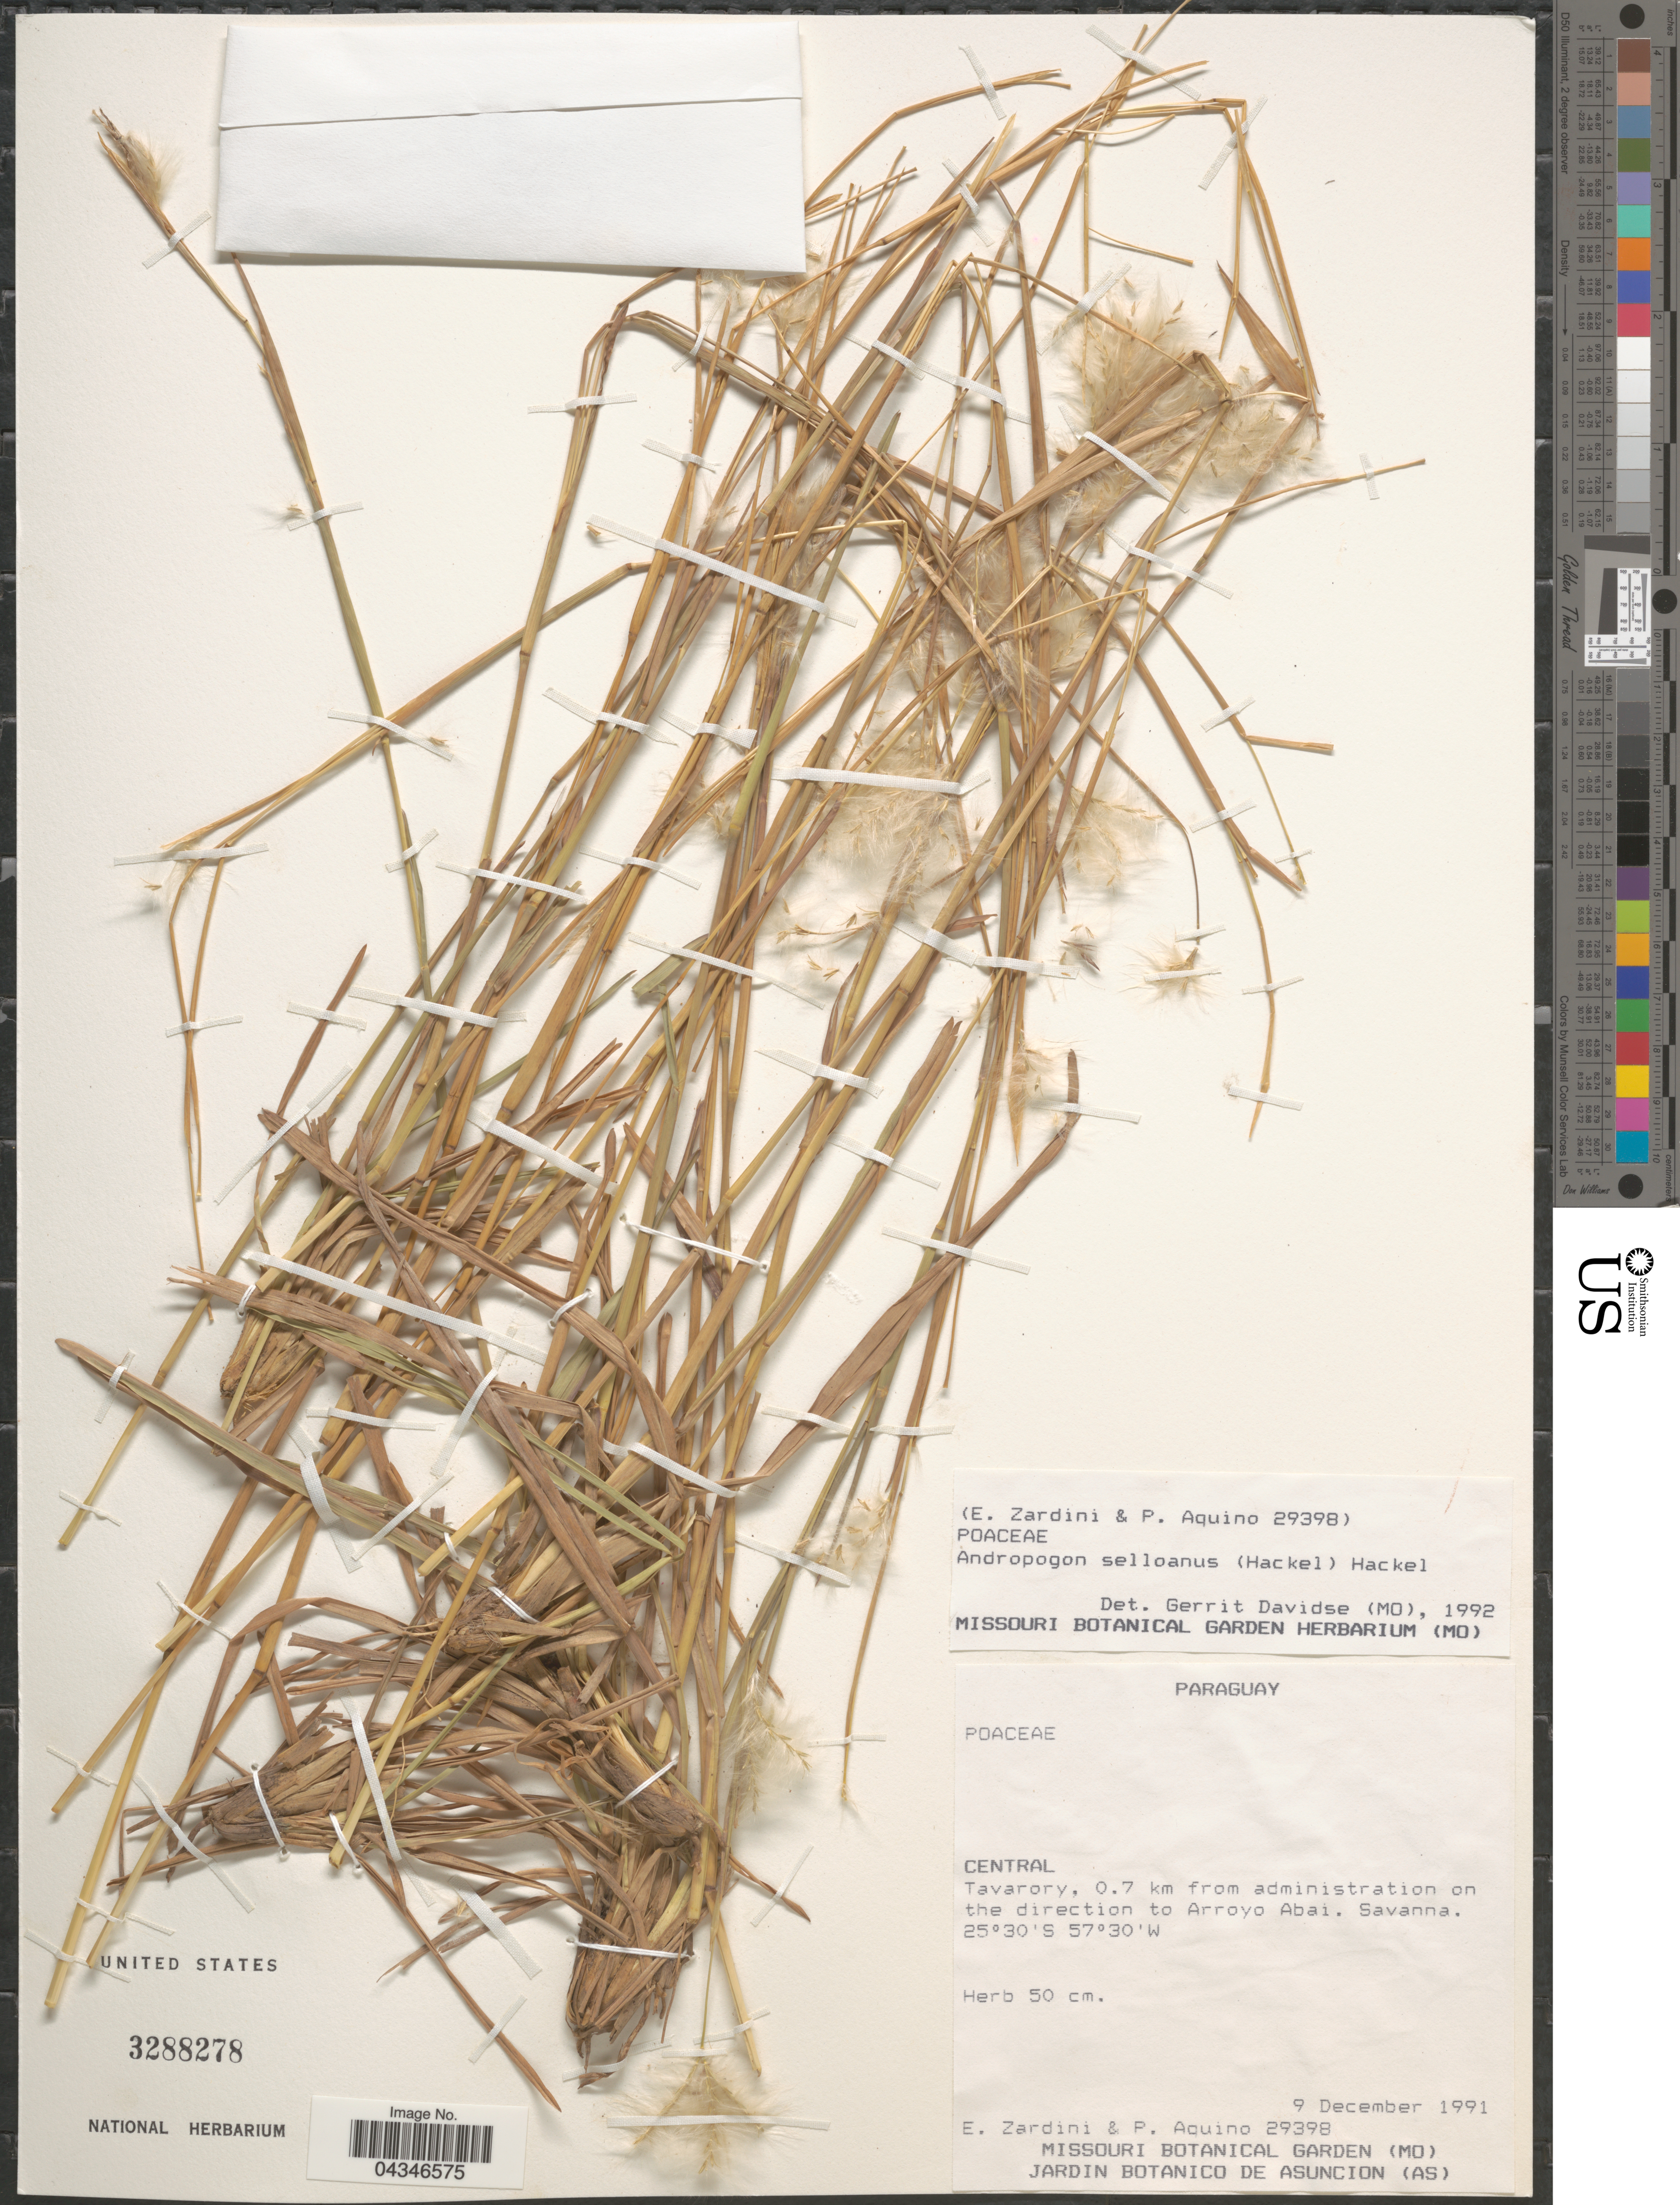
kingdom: Plantae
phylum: Tracheophyta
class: Liliopsida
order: Poales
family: Poaceae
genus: Andropogon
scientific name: Andropogon selloanus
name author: (Hack.) Hack.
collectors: E. Zardini & P. Aquino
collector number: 29398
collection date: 1991-12-09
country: Paraguay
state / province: Central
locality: Tavarory, 0.7 km from administration on the direction to Arroyo Abai.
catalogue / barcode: US 3288278